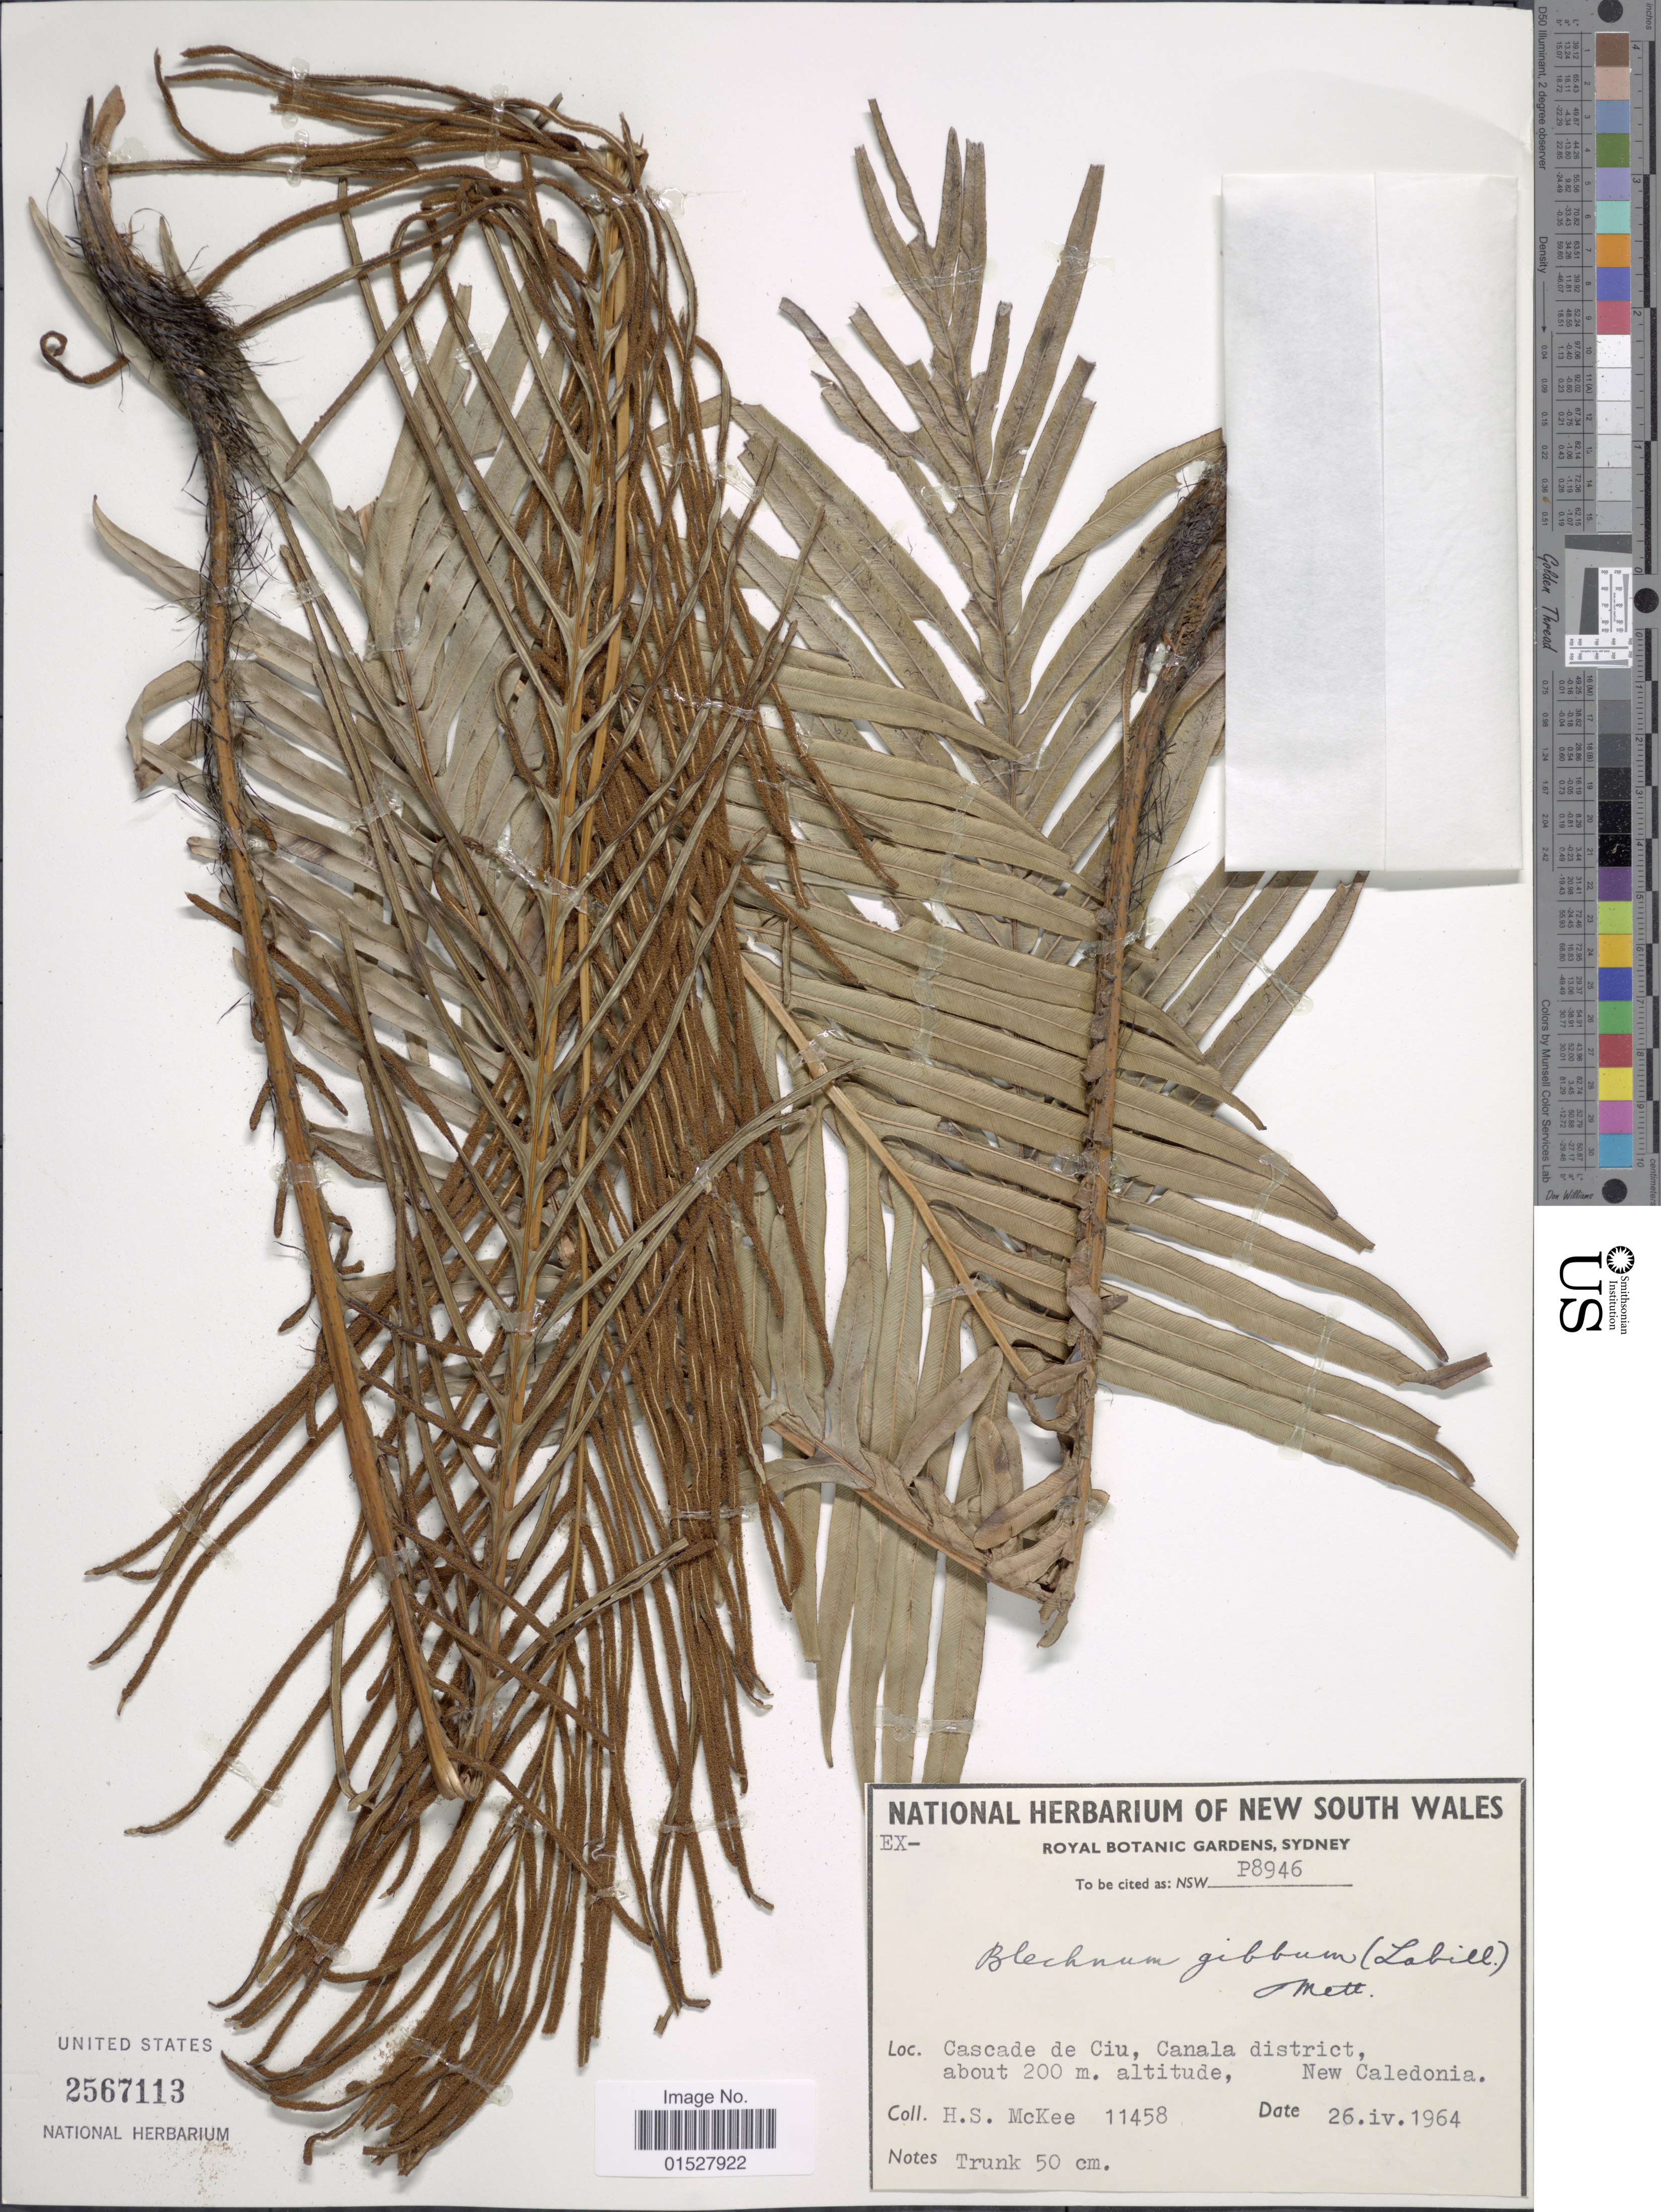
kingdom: Plantae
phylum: Tracheophyta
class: Polypodiopsida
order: Polypodiales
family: Blechnaceae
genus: Blechnum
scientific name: Blechnum gibbum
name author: (Labill.) Mett.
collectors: H. S. McKee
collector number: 11458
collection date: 1964-04-26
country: New Caledonia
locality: Cascade de Ciu, Canala district.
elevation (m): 200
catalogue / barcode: US 2567113